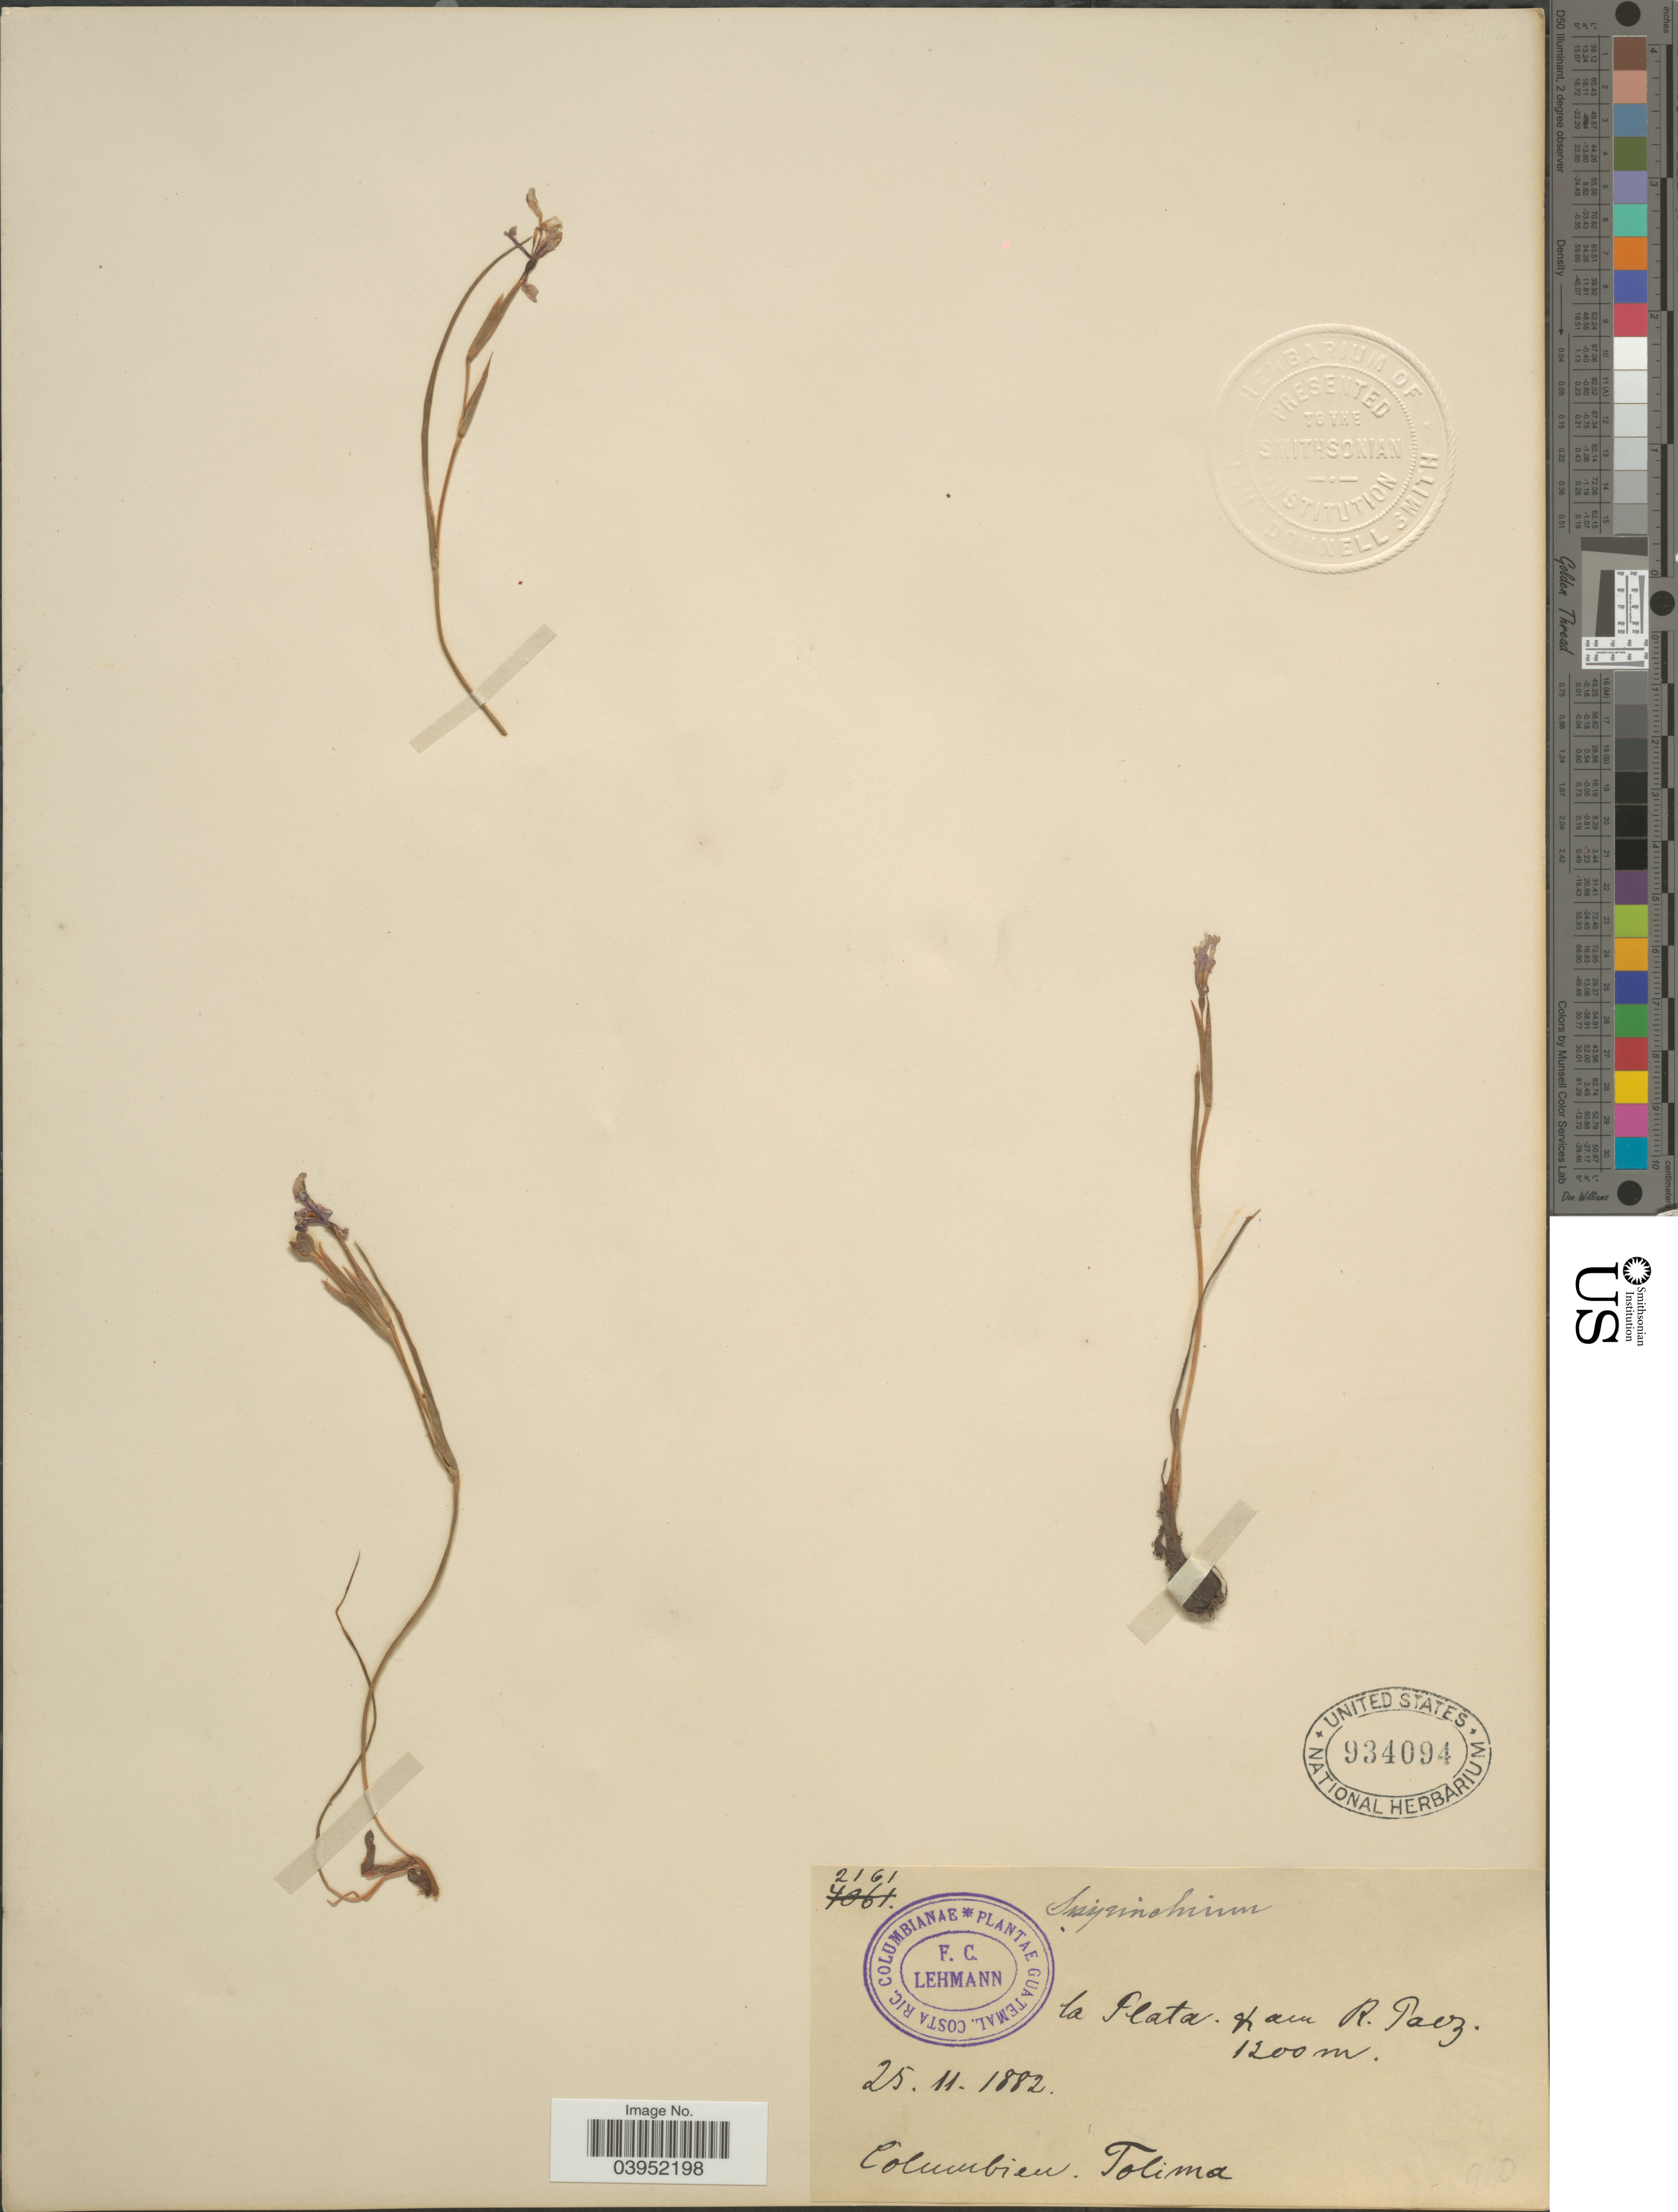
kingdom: Plantae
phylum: Tracheophyta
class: Liliopsida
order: Asparagales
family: Iridaceae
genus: Sisyrinchium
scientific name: Sisyrinchium micranthum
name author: Cav.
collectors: F. C. Lehmann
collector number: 2161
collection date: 1882-11-25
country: Colombia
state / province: Tolima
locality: La Plata & am R. Paez.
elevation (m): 1200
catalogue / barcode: US 934094